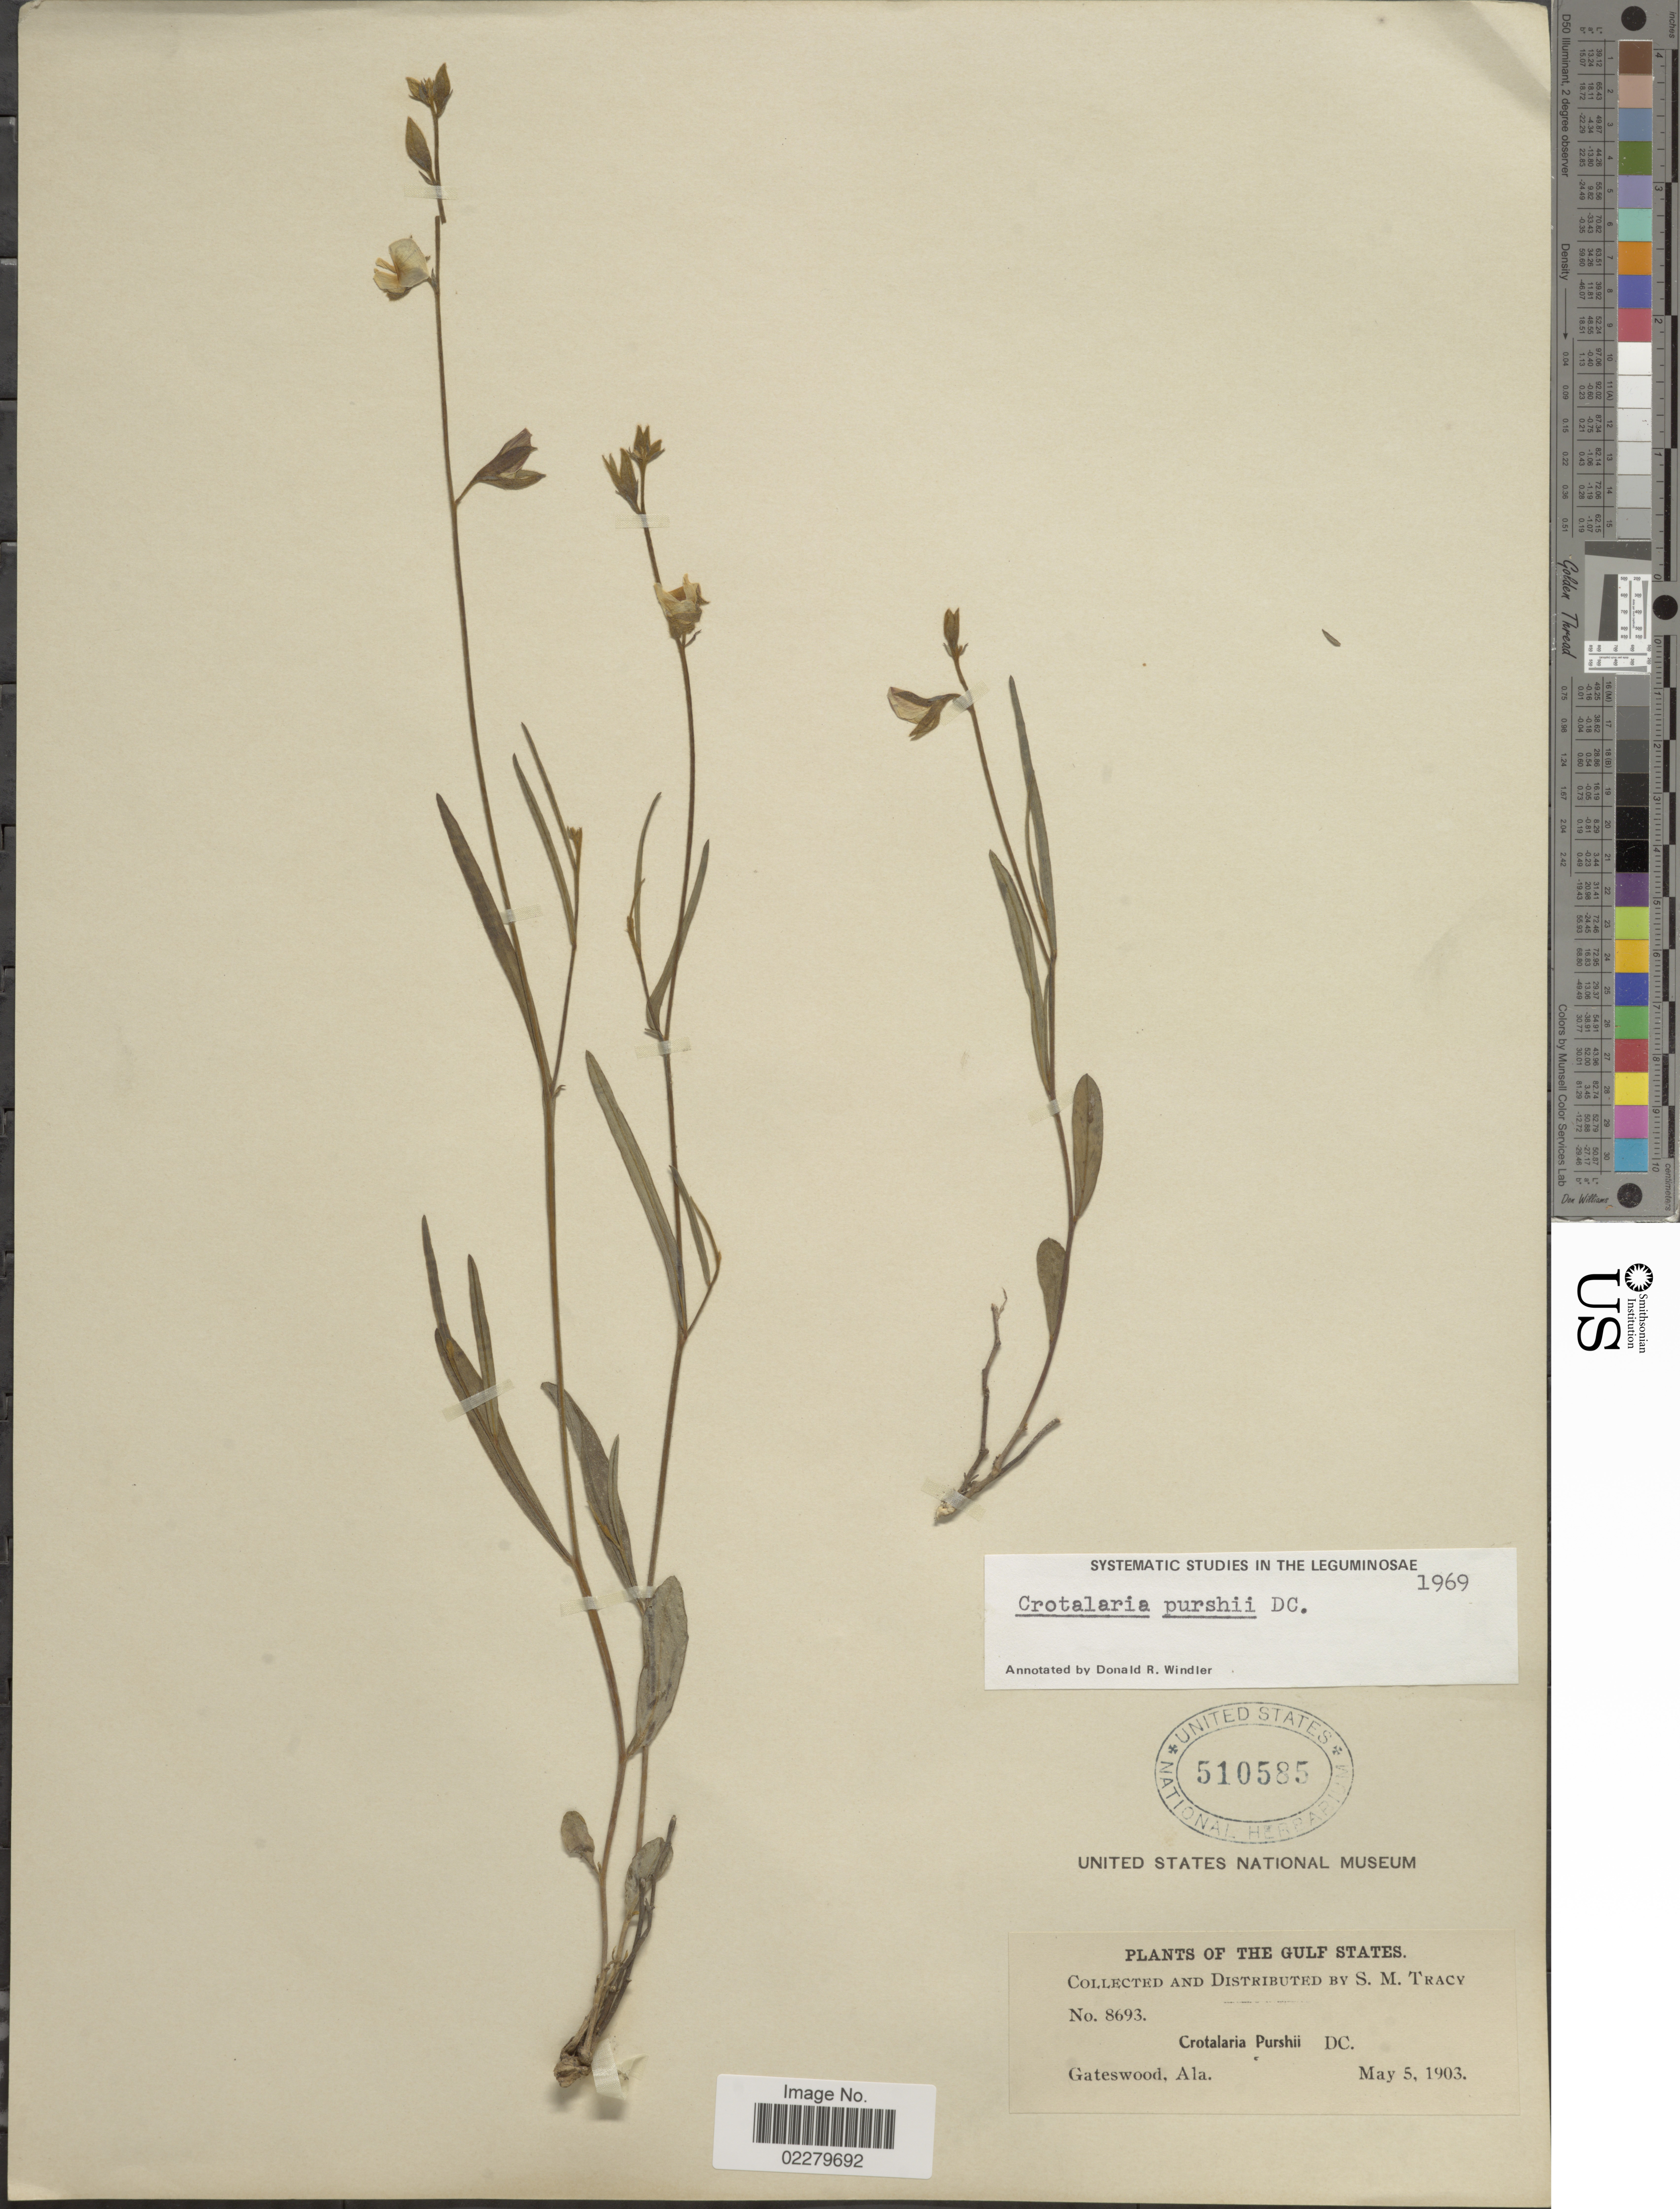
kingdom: Plantae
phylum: Tracheophyta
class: Magnoliopsida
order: Fabales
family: Fabaceae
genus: Crotalaria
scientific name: Crotalaria purshii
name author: DC.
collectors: S. M. Tracy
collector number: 8693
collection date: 1903-05-05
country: United States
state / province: Alabama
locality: Gulf States. Gateswood, Ala.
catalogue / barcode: US 510585